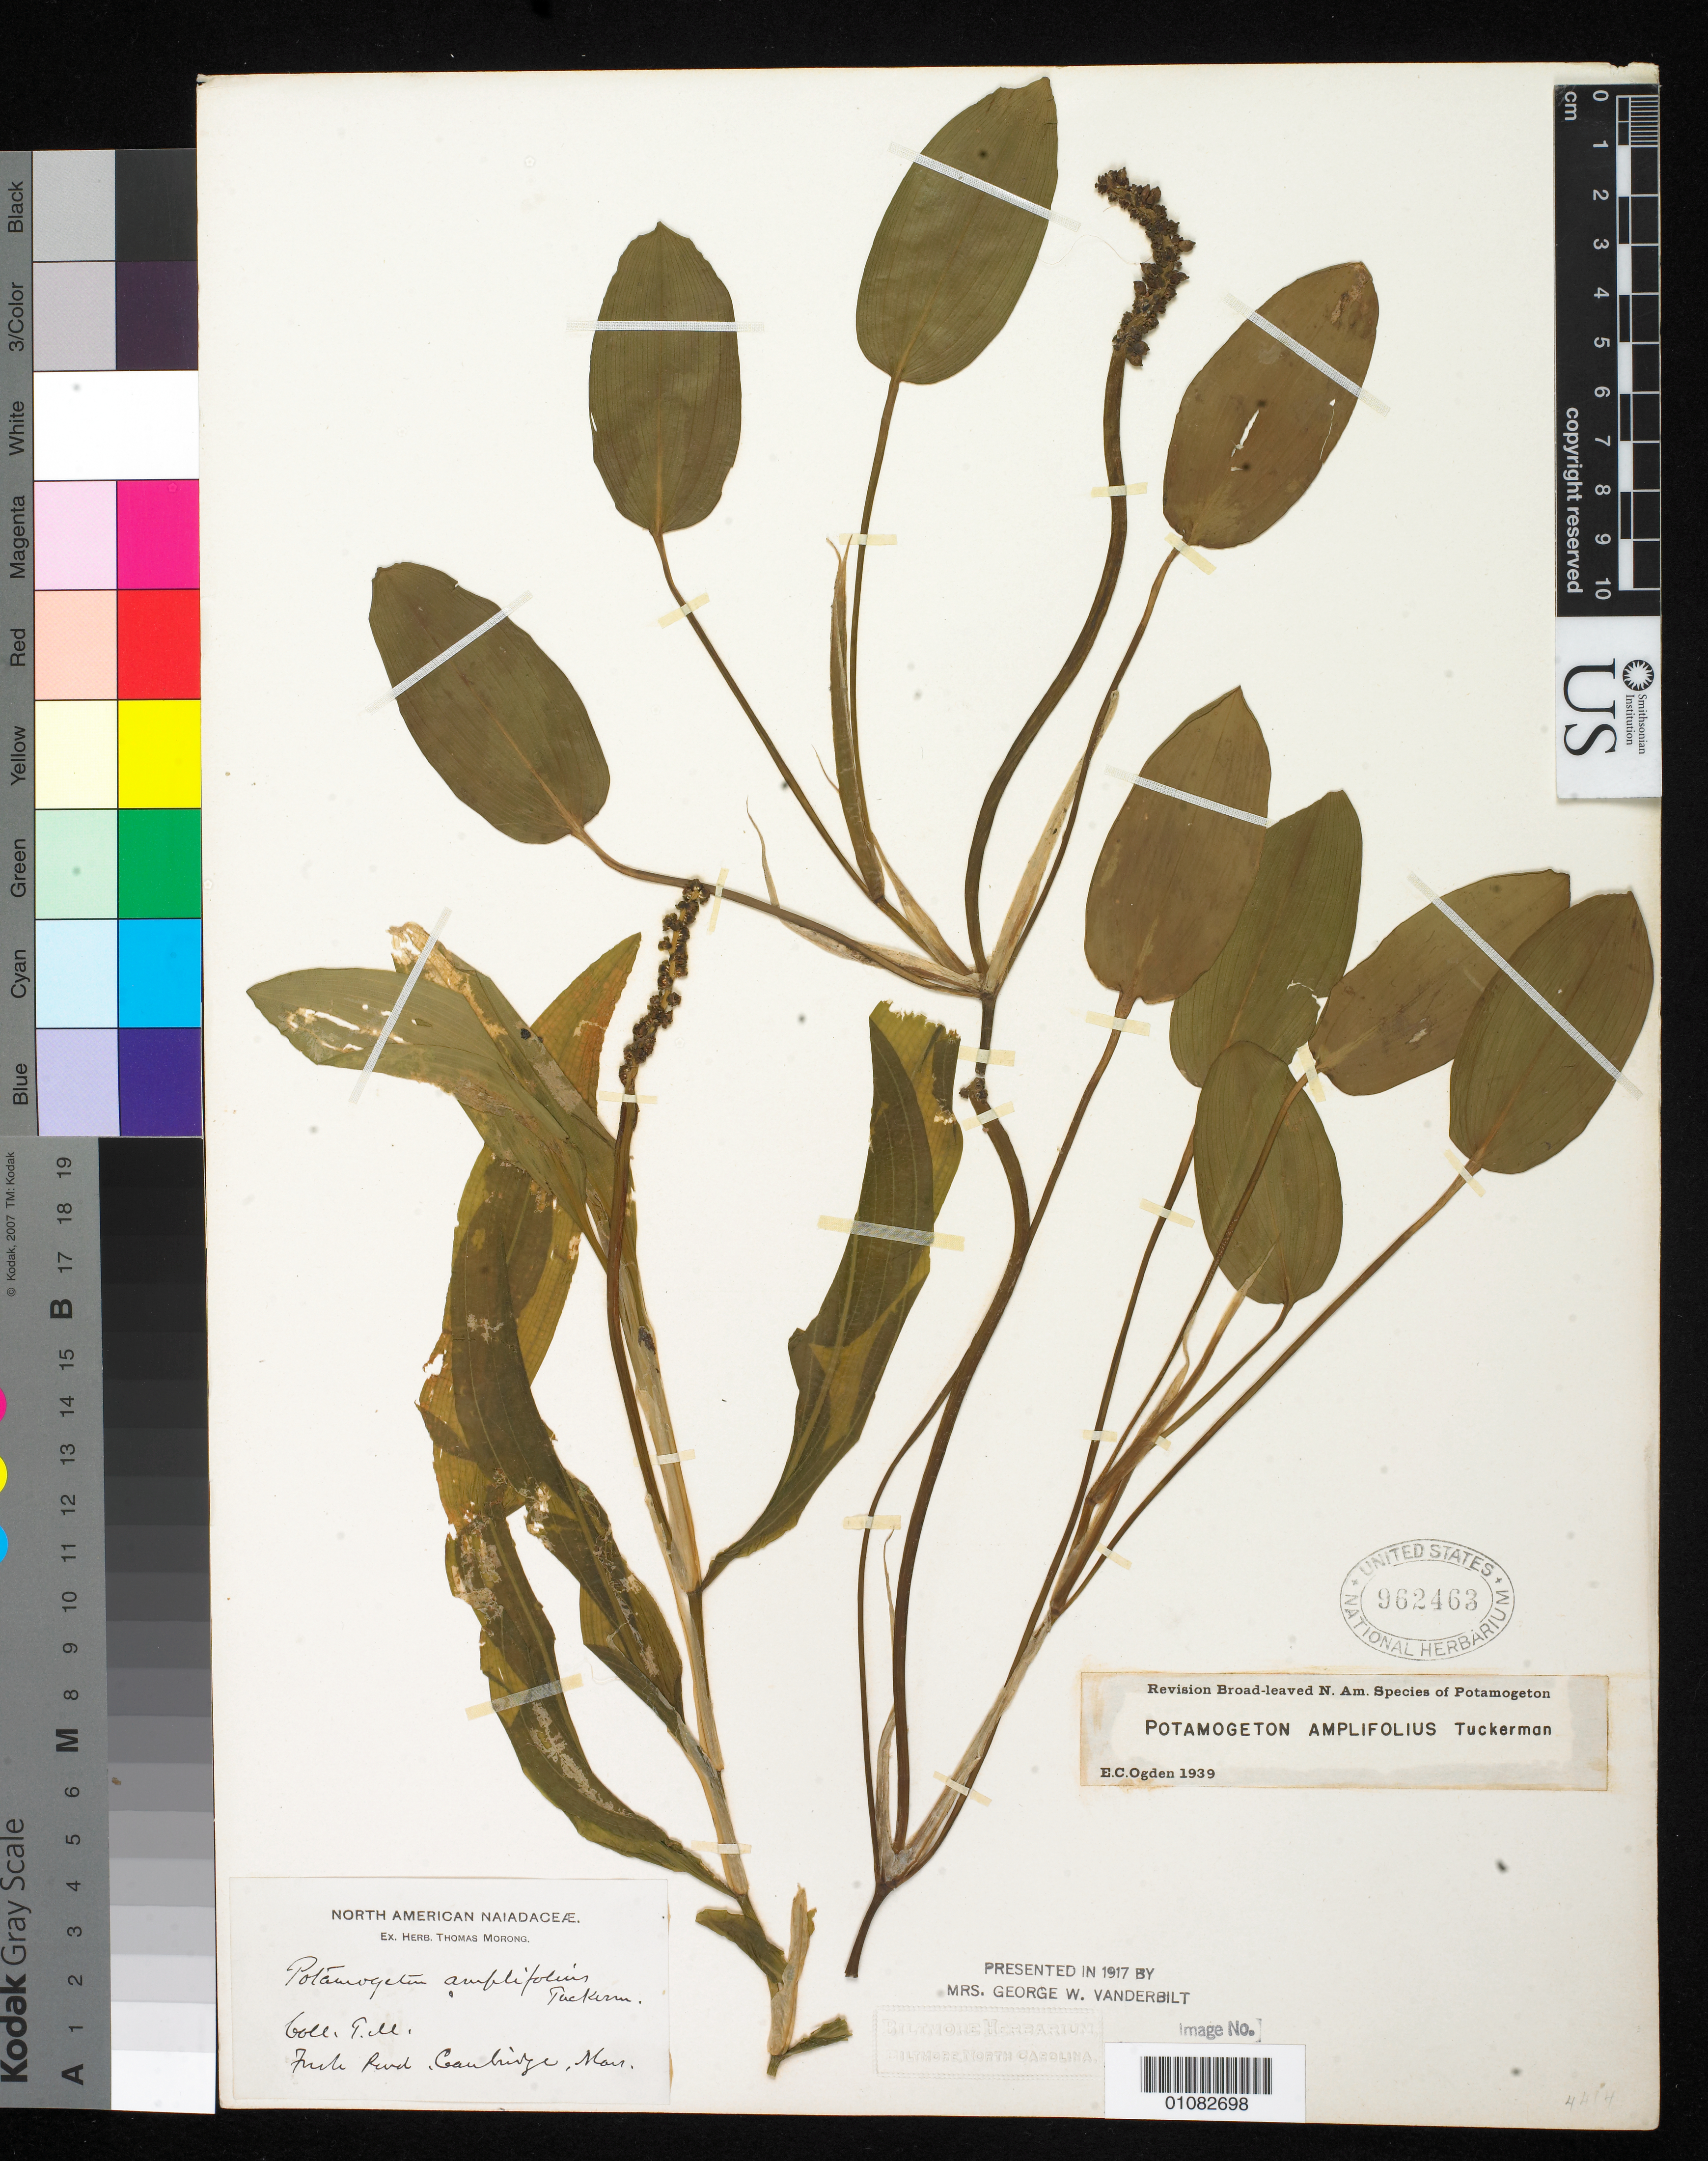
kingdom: Plantae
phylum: Tracheophyta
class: Liliopsida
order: Alismatales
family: Potamogetonaceae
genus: Potamogeton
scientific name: Potamogeton amplifolius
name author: Tuckerm.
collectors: T. Morong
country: United States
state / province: Massachusetts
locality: Cambridge, Fresh Pond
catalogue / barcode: US 962463